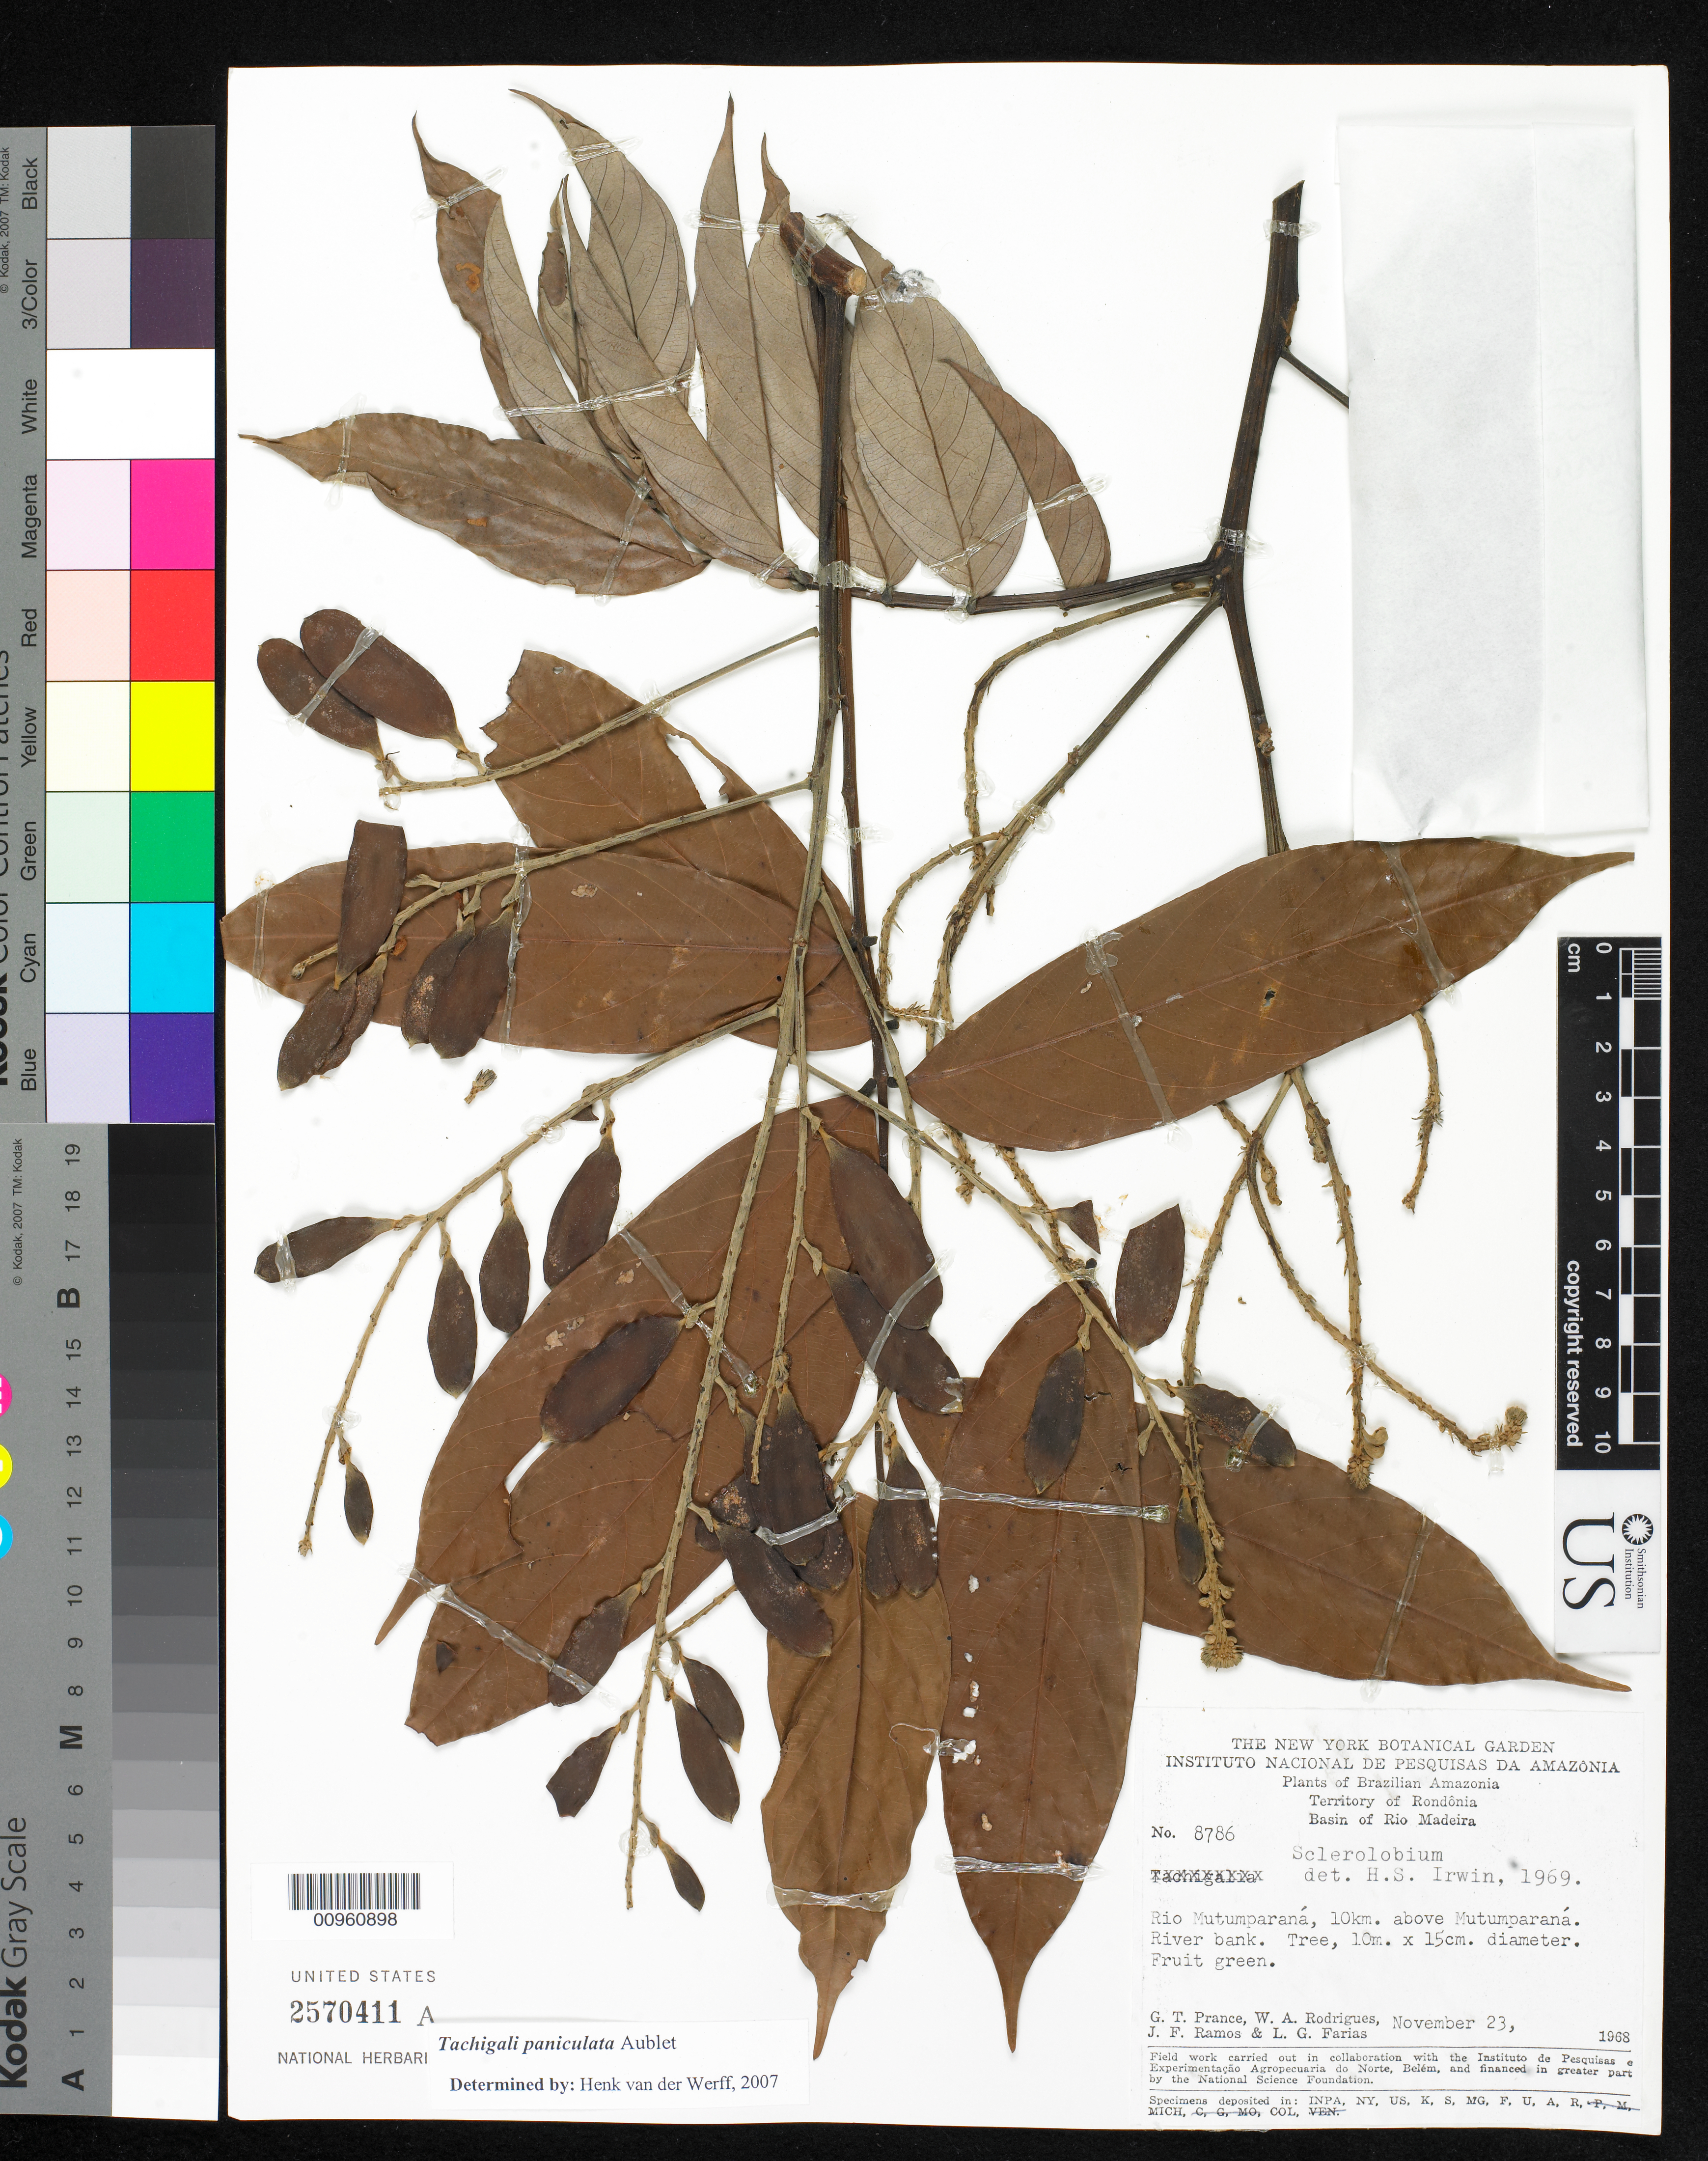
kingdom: Plantae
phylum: Tracheophyta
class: Magnoliopsida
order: Fabales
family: Fabaceae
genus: Tachigali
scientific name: Tachigali paniculata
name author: Aubl.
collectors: G. T. Prance, W. A. Rodrigues, J. F. Ramos & L. G. Farias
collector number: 8786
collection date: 1968-11-23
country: Brazil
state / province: Rondônia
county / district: Rio Madeira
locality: Rio Mutumparana, 10 km above Mutumparana, river bank, basin of Rio Madeira, Territory of Rodonia, Plants of Brazilian Amazonia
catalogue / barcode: US 2570411A